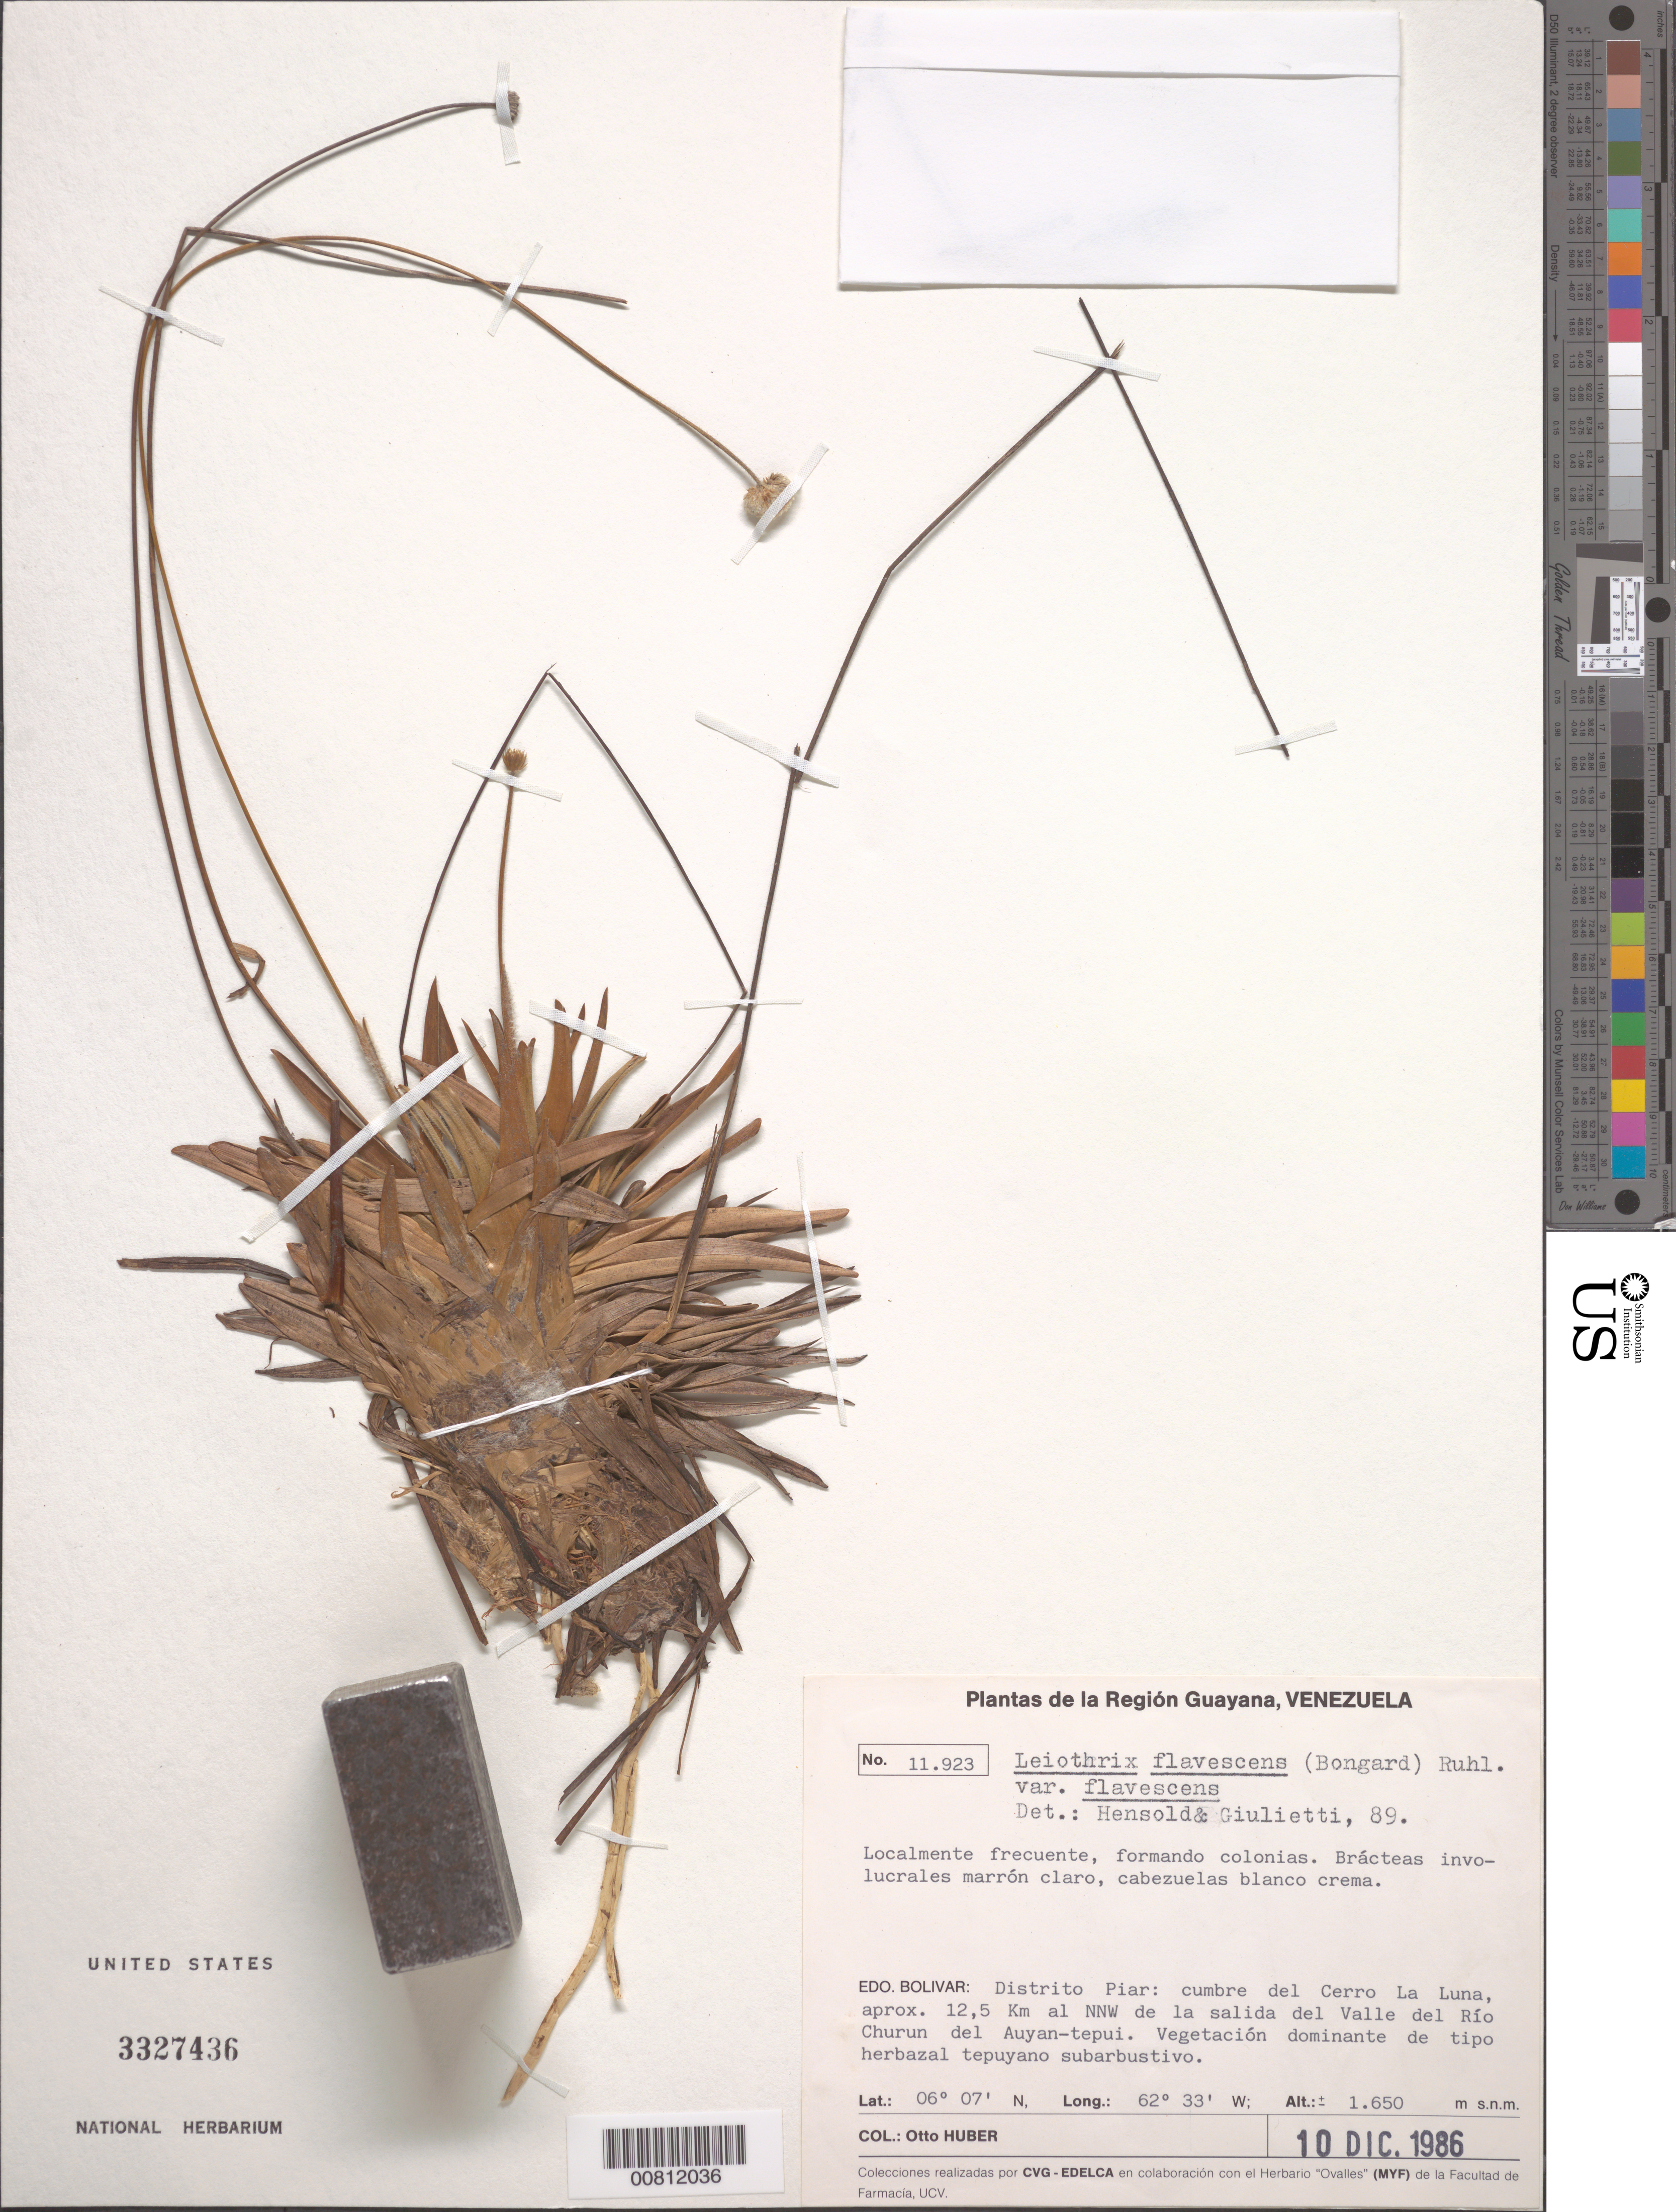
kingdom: Plantae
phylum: Tracheophyta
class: Liliopsida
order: Poales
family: Eriocaulaceae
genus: Leiothrix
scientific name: Leiothrix flavescens var. flavescens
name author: (Bong.) Ruhland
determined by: Giulietti, A. M.; Hensold, N.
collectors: O. Huber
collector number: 11923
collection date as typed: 10-Dec-86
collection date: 1986-12-10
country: Venezuela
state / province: Bolívar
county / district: Piar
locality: Cerro La Luna, 12.5 km NNW de Valle del Río Churún del Auyan-tepuí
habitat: Vegetación dominante de tipo herbazal tepuyano subarbustivo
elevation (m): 1650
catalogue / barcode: US 3327436